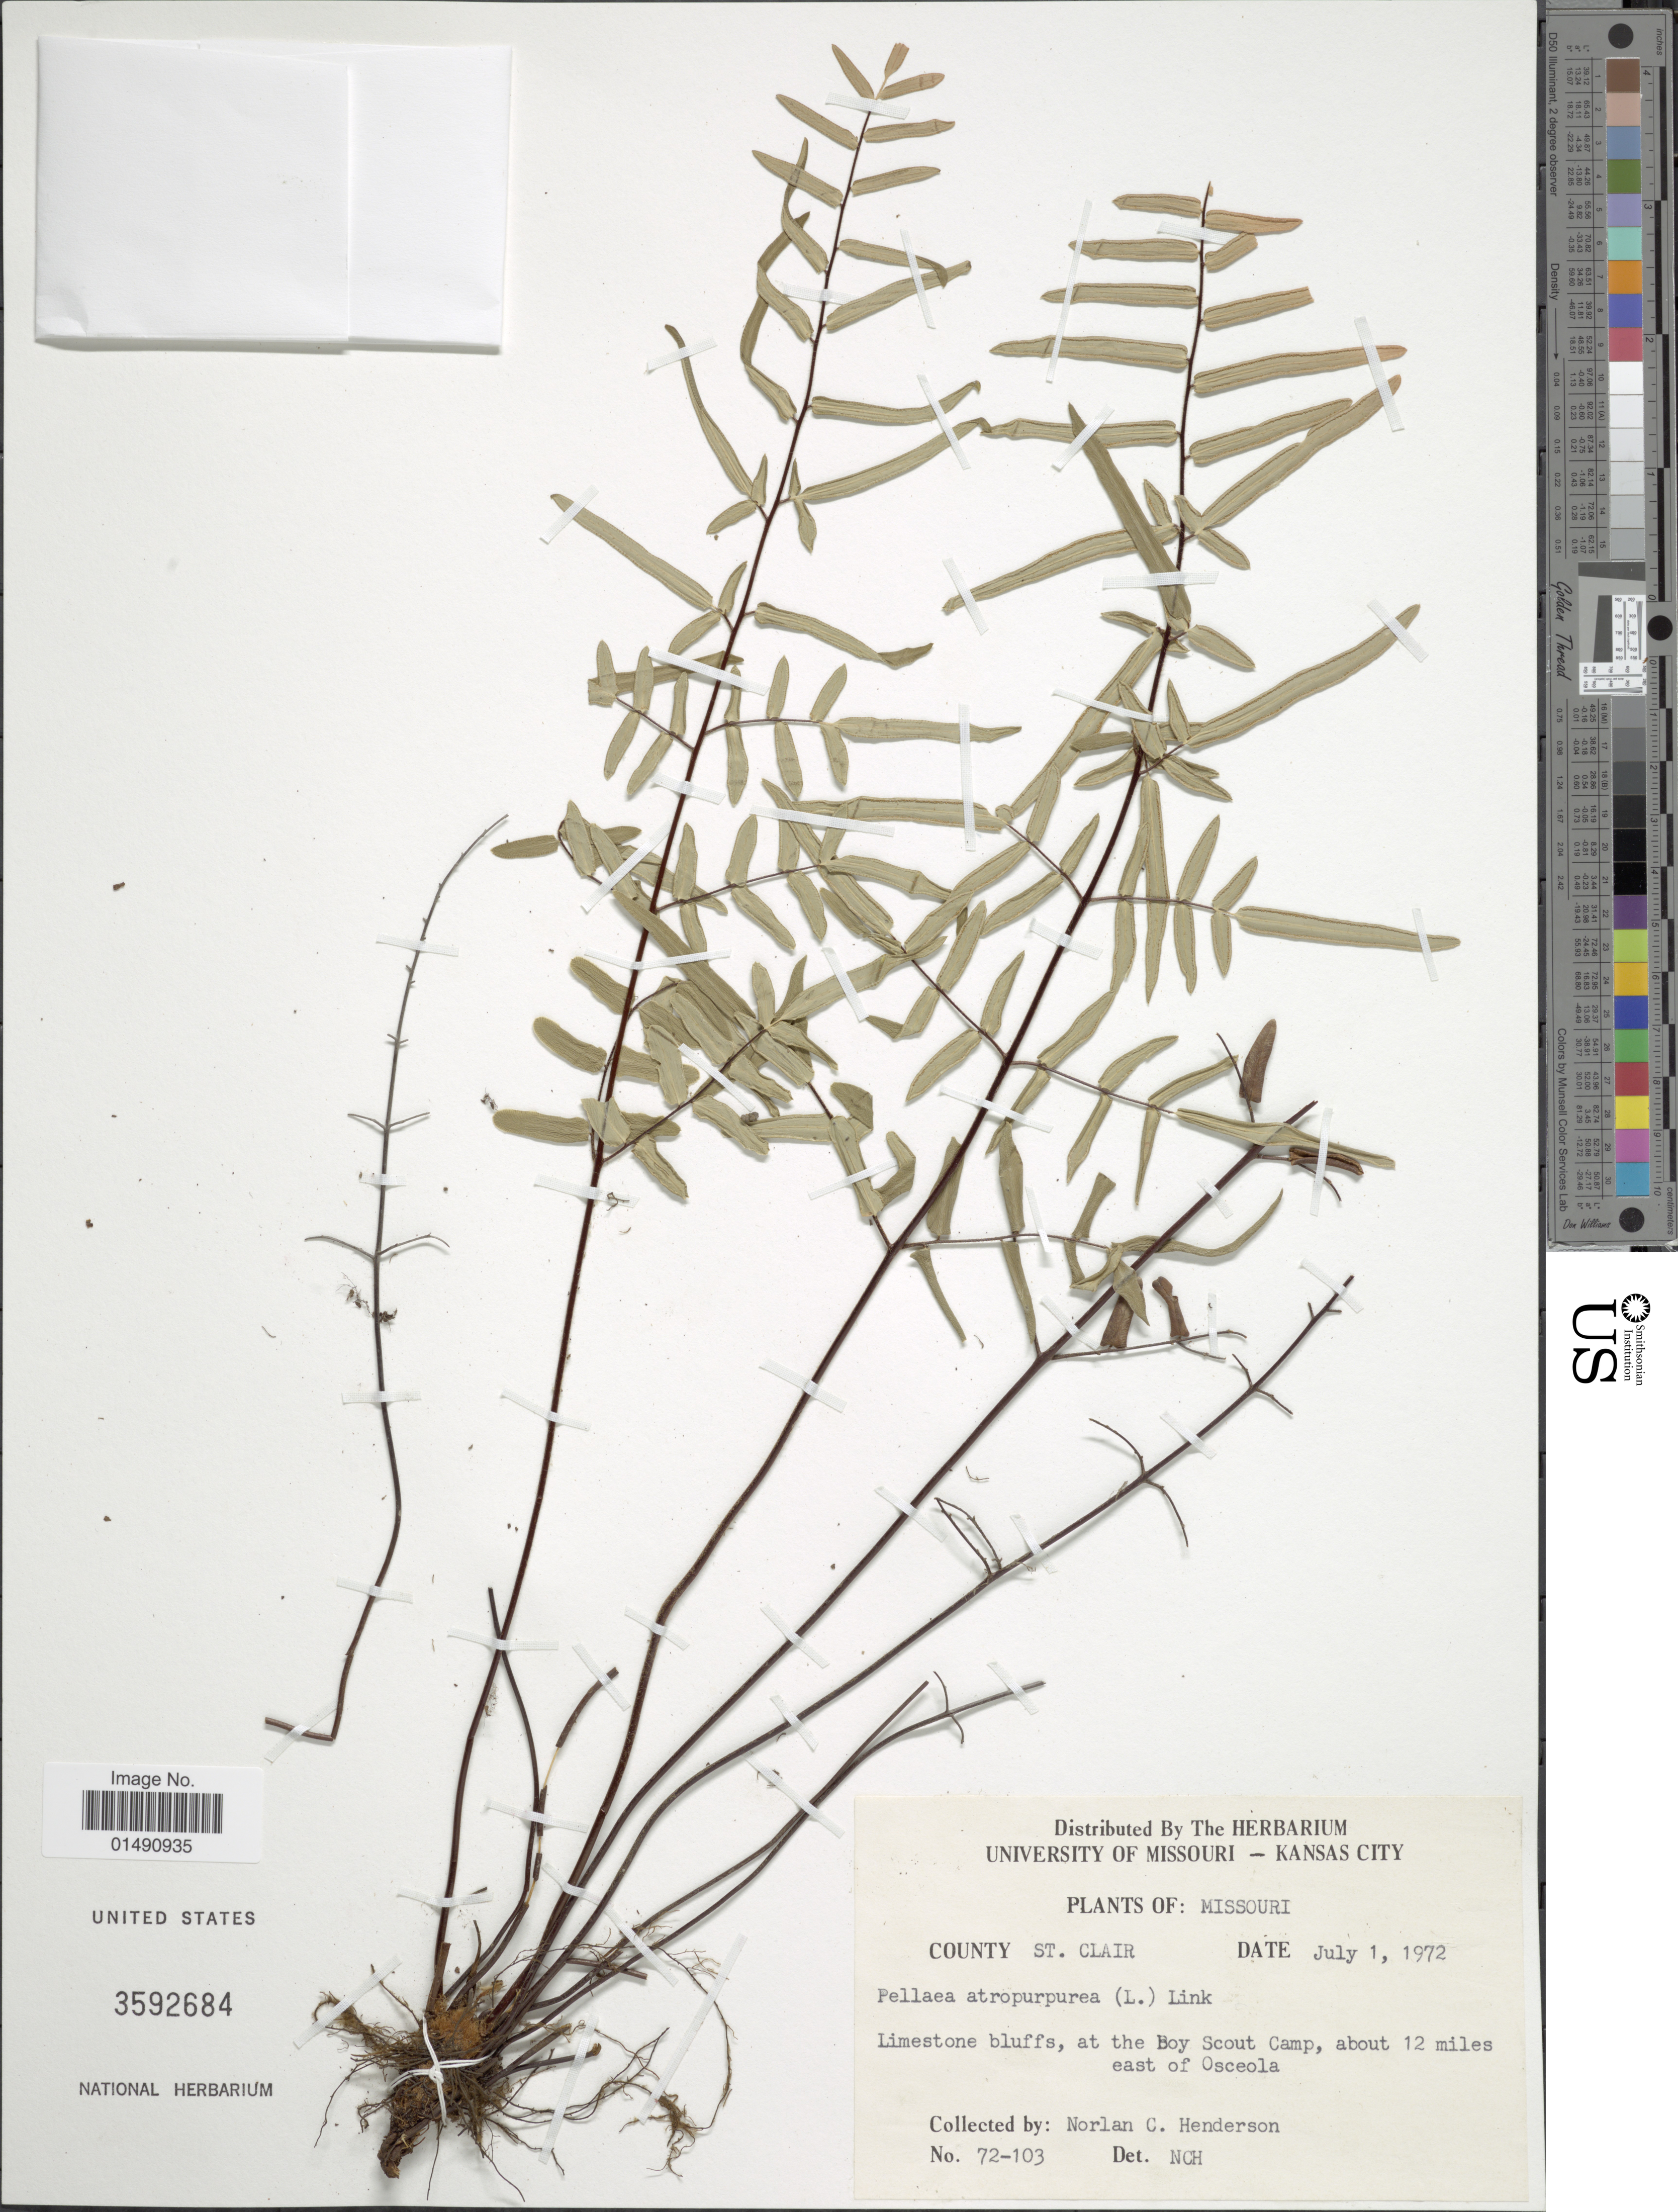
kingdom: Plantae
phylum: Tracheophyta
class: Polypodiopsida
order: Polypodiales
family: Pteridaceae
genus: Pellaea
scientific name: Pellaea atropurpurea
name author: (L.) Link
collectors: N. C. Henderson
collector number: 72-103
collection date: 1972-07-01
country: United States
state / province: Missouri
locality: St. Clair County, Limeston bluff's, at the Boy Scout Camp, about 12 miles east of Osceola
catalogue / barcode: US 3592684